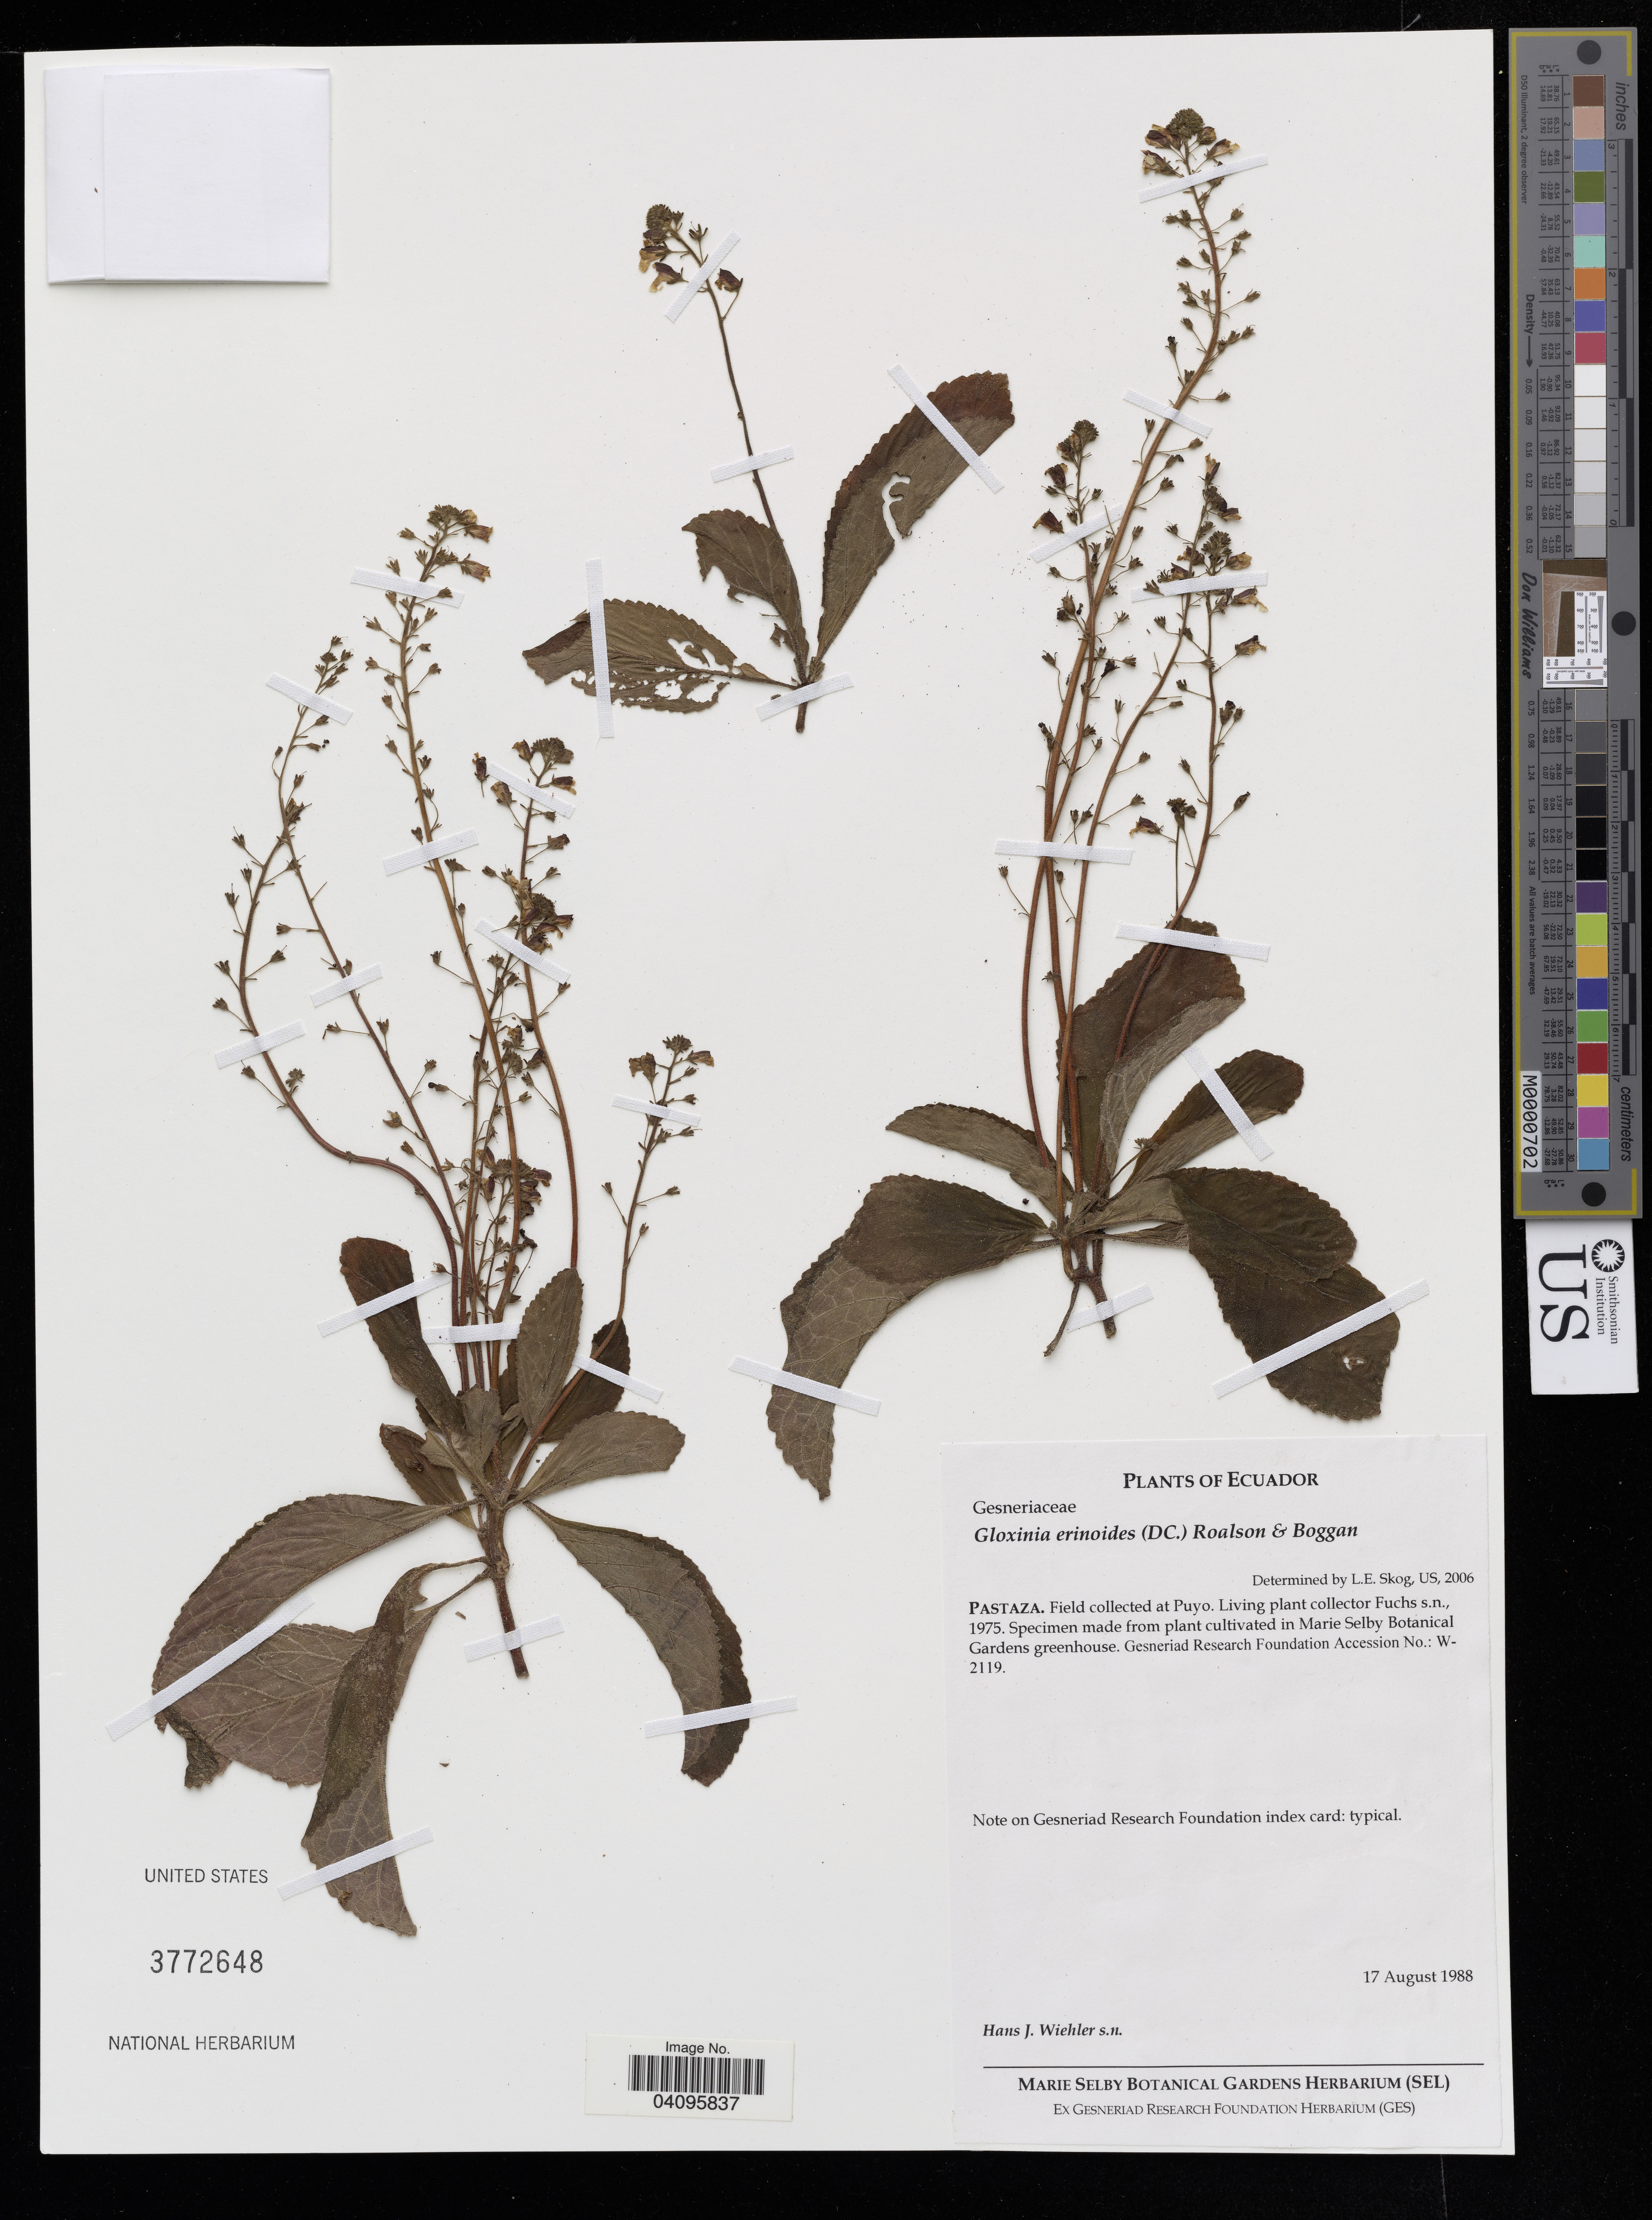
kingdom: Plantae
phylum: Tracheophyta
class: Magnoliopsida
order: Lamiales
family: Gesneriaceae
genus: Gloxinia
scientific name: Gloxinia erinoides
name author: (DC.) Roalson & Boggan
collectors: H. J. Wiehler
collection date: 1988-08-17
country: Ecuador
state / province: Pastaza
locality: Ecuador. Pastaza. Field collected at Puyo.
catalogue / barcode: US 3772648